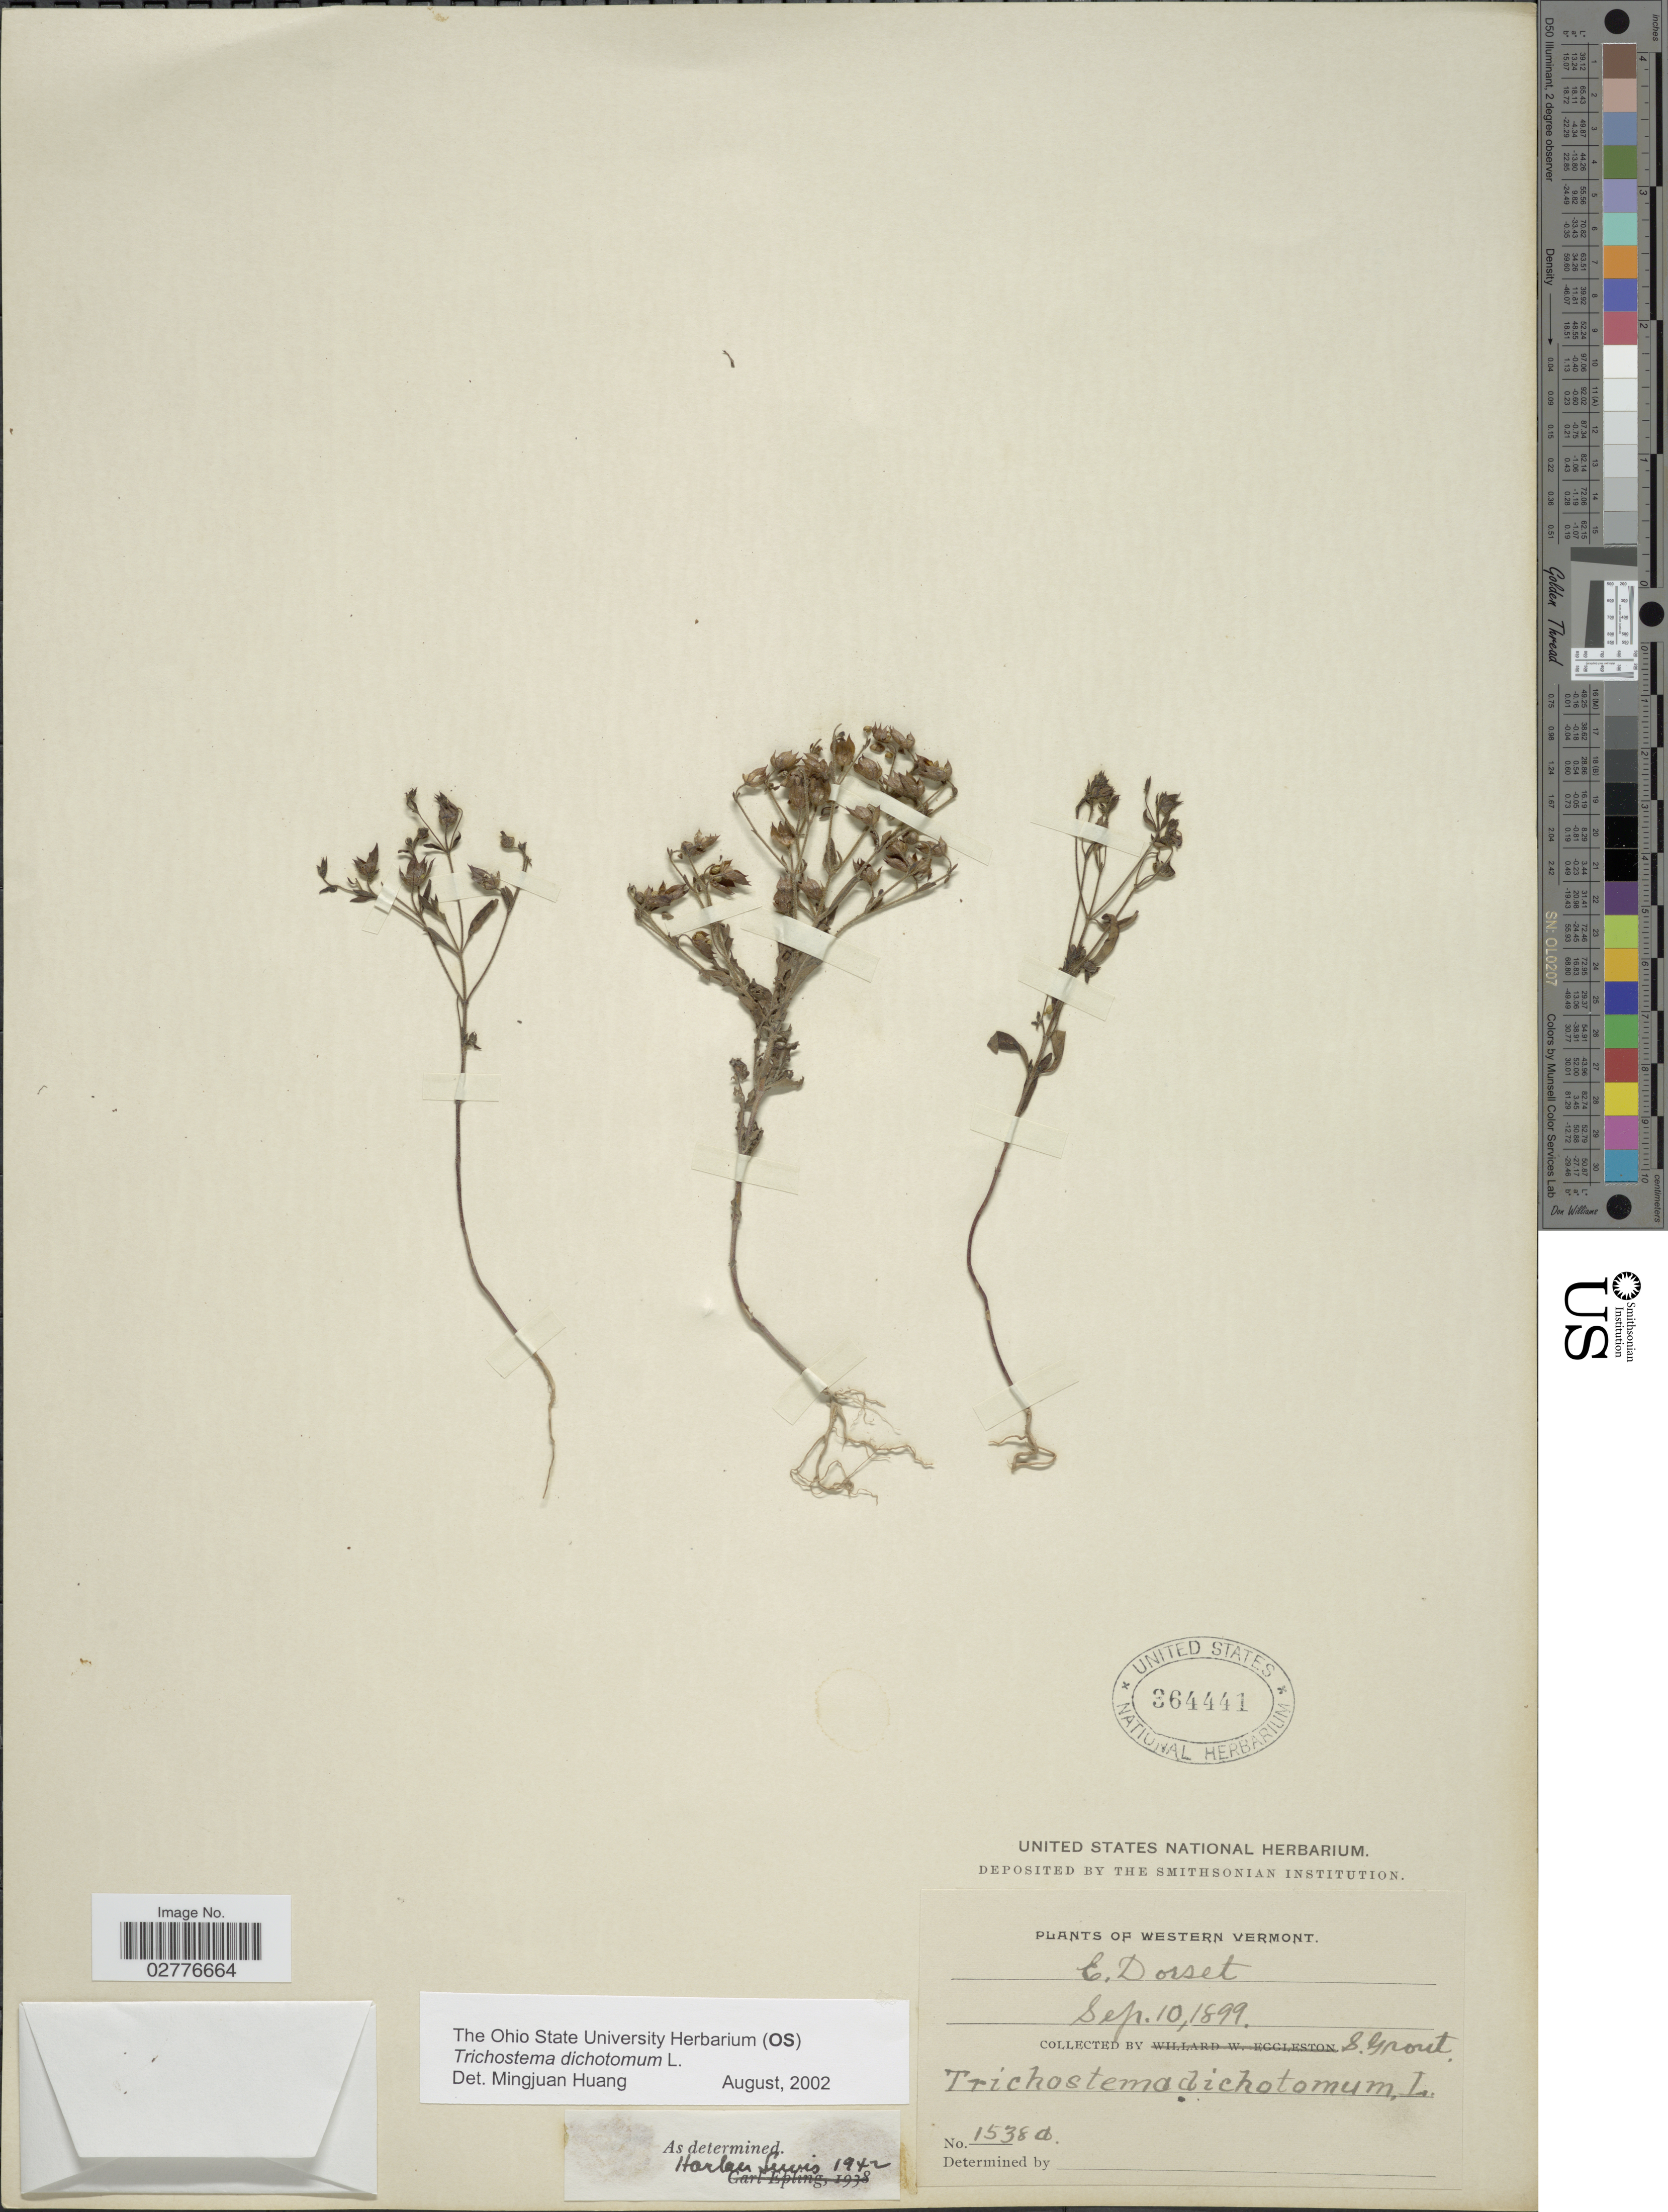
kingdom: Plantae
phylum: Tracheophyta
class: Magnoliopsida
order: Lamiales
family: Lamiaceae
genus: Trichostema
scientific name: Trichostema dichotomum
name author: L.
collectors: S. Grout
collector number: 1538a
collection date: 1899-09-10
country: United States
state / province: Vermont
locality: Western Vermont. E. Dorset.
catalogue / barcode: US 364441